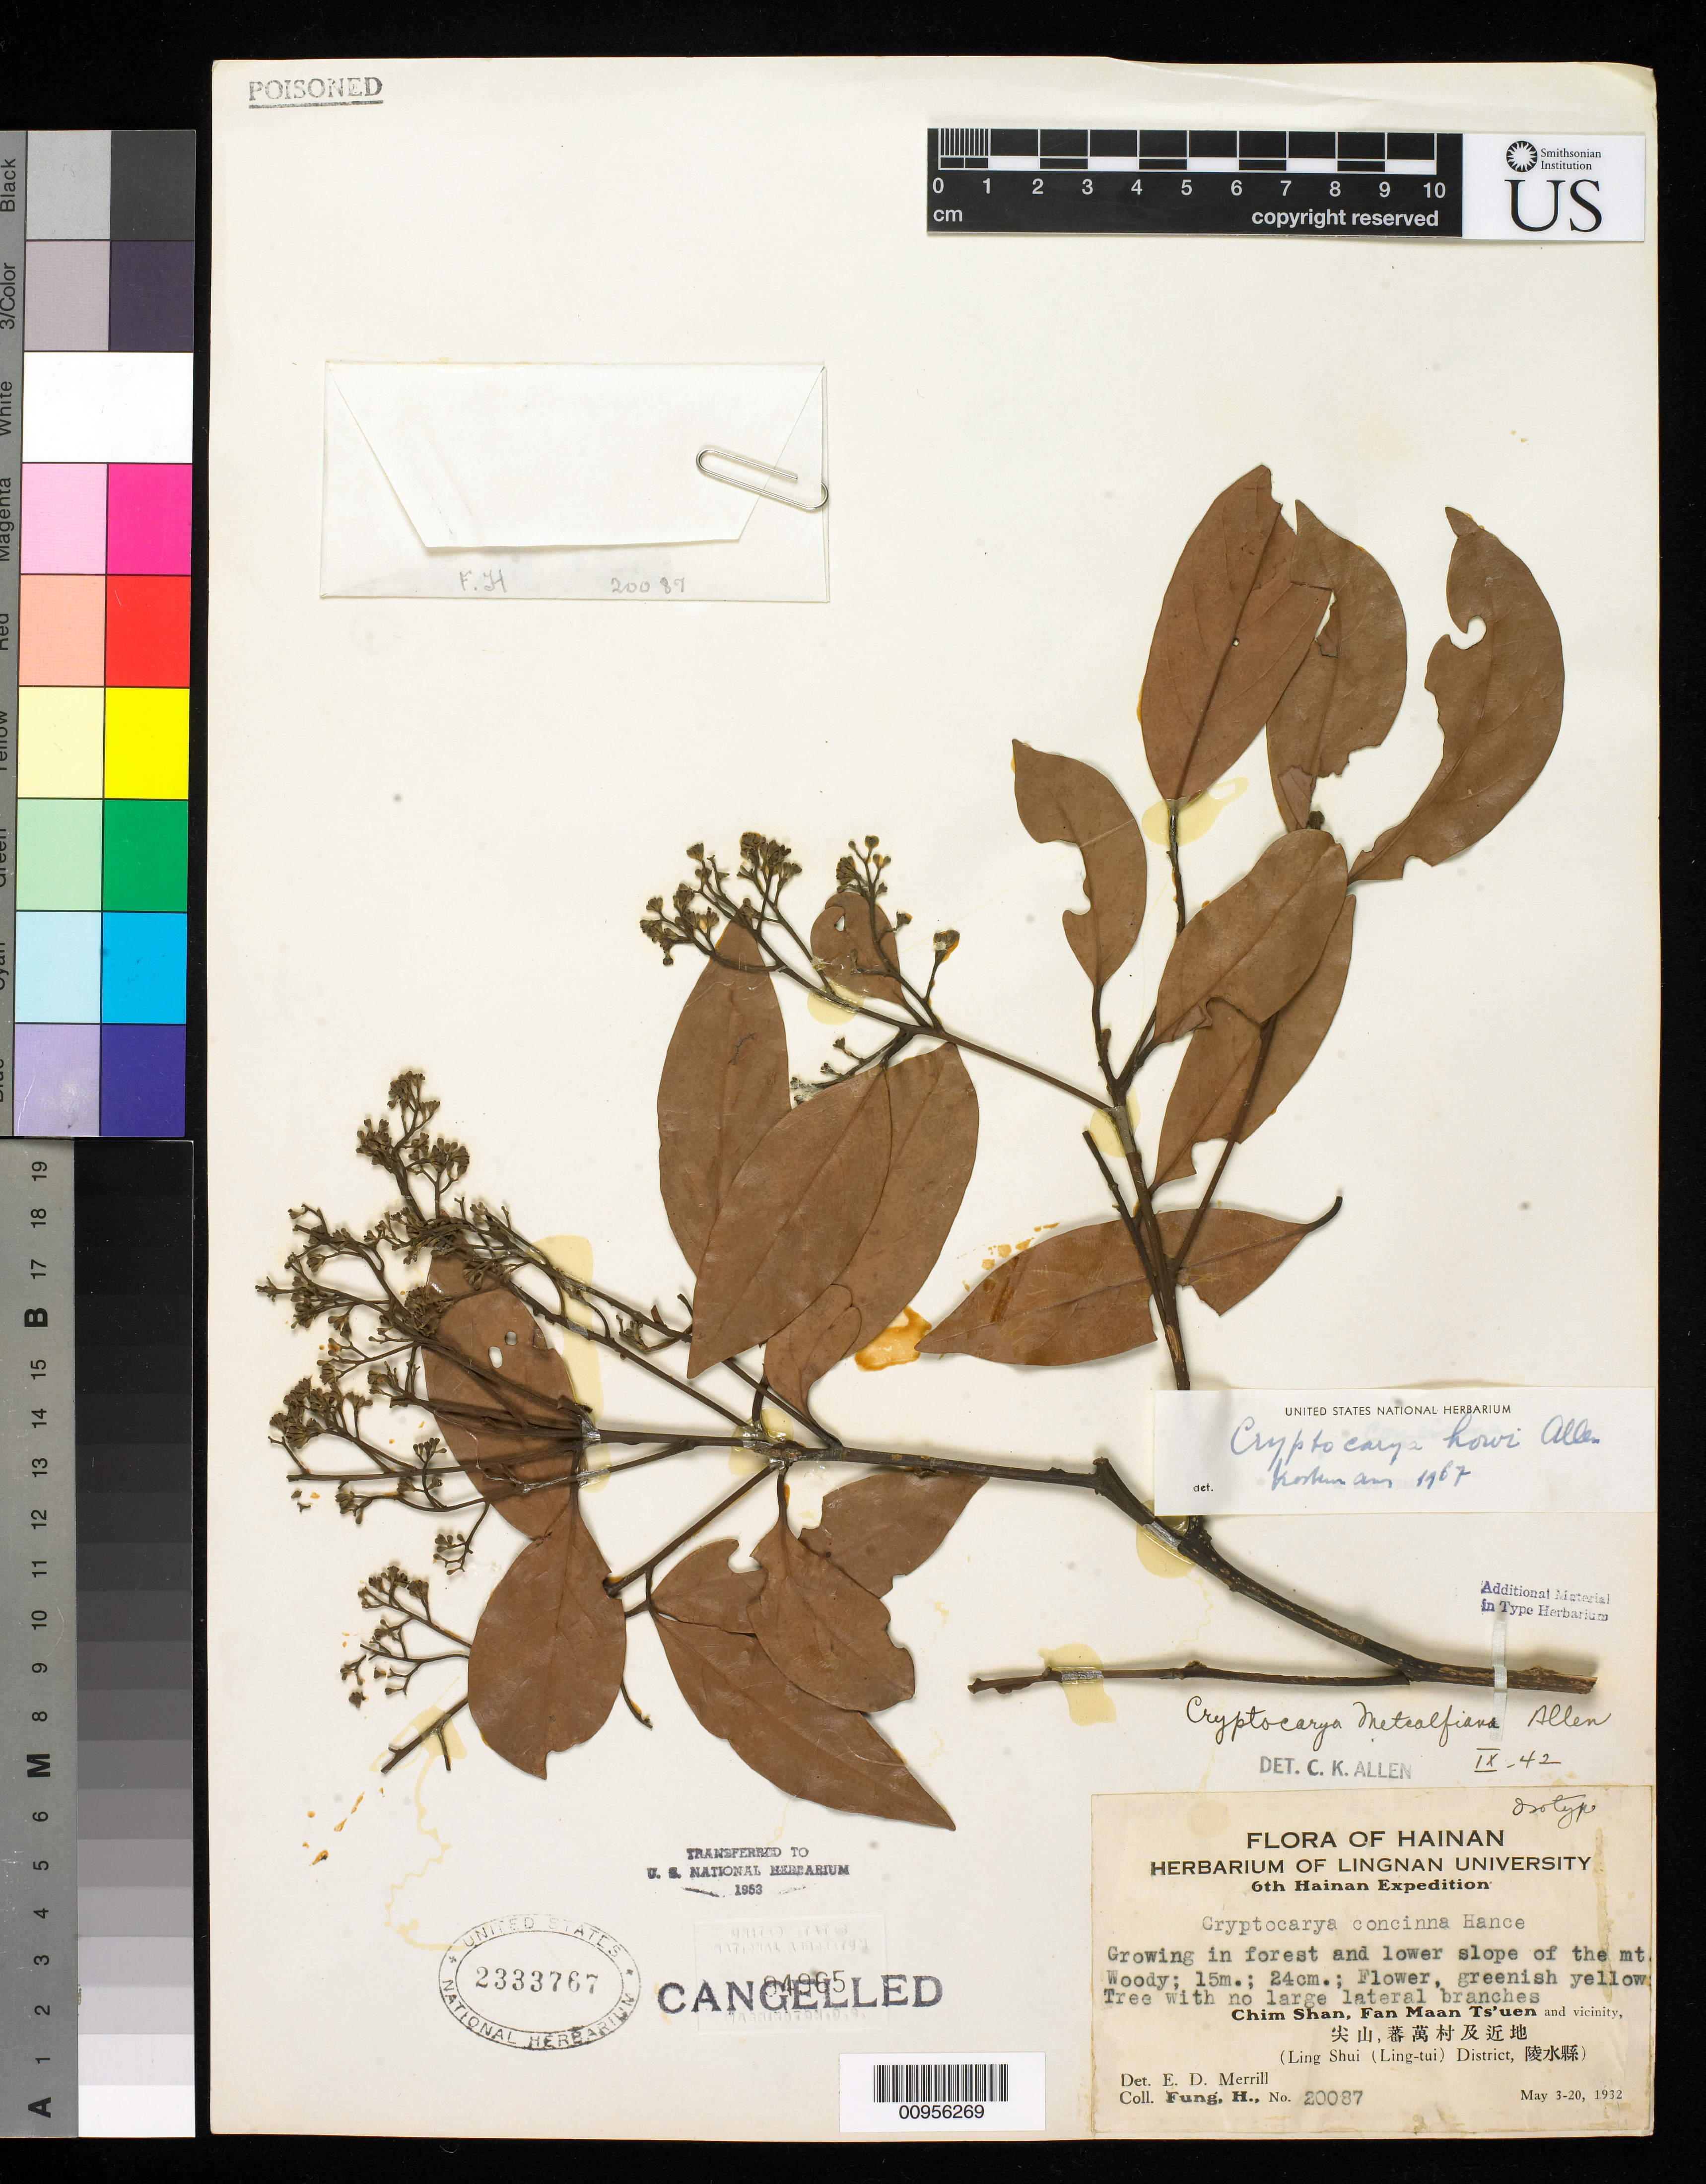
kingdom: Plantae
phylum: Tracheophyta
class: Magnoliopsida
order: Laurales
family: Lauraceae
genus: Cryptocarya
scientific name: Cryptocarya metcalfiana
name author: C.K. Allen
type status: Isotype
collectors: H. L. Fung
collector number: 20087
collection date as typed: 03 May 1932 to 20 May 1932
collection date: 1932-05-03/1932-05-20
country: China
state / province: Guangdong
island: Hainan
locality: Chim Shan, Fan Maan Ts'uen and vicinity, Ling Shui (Ling-tui) District.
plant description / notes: Specimen ex United States National Arboretum, transferred to U.S. National Herbarium 1953.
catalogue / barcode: US 2333767